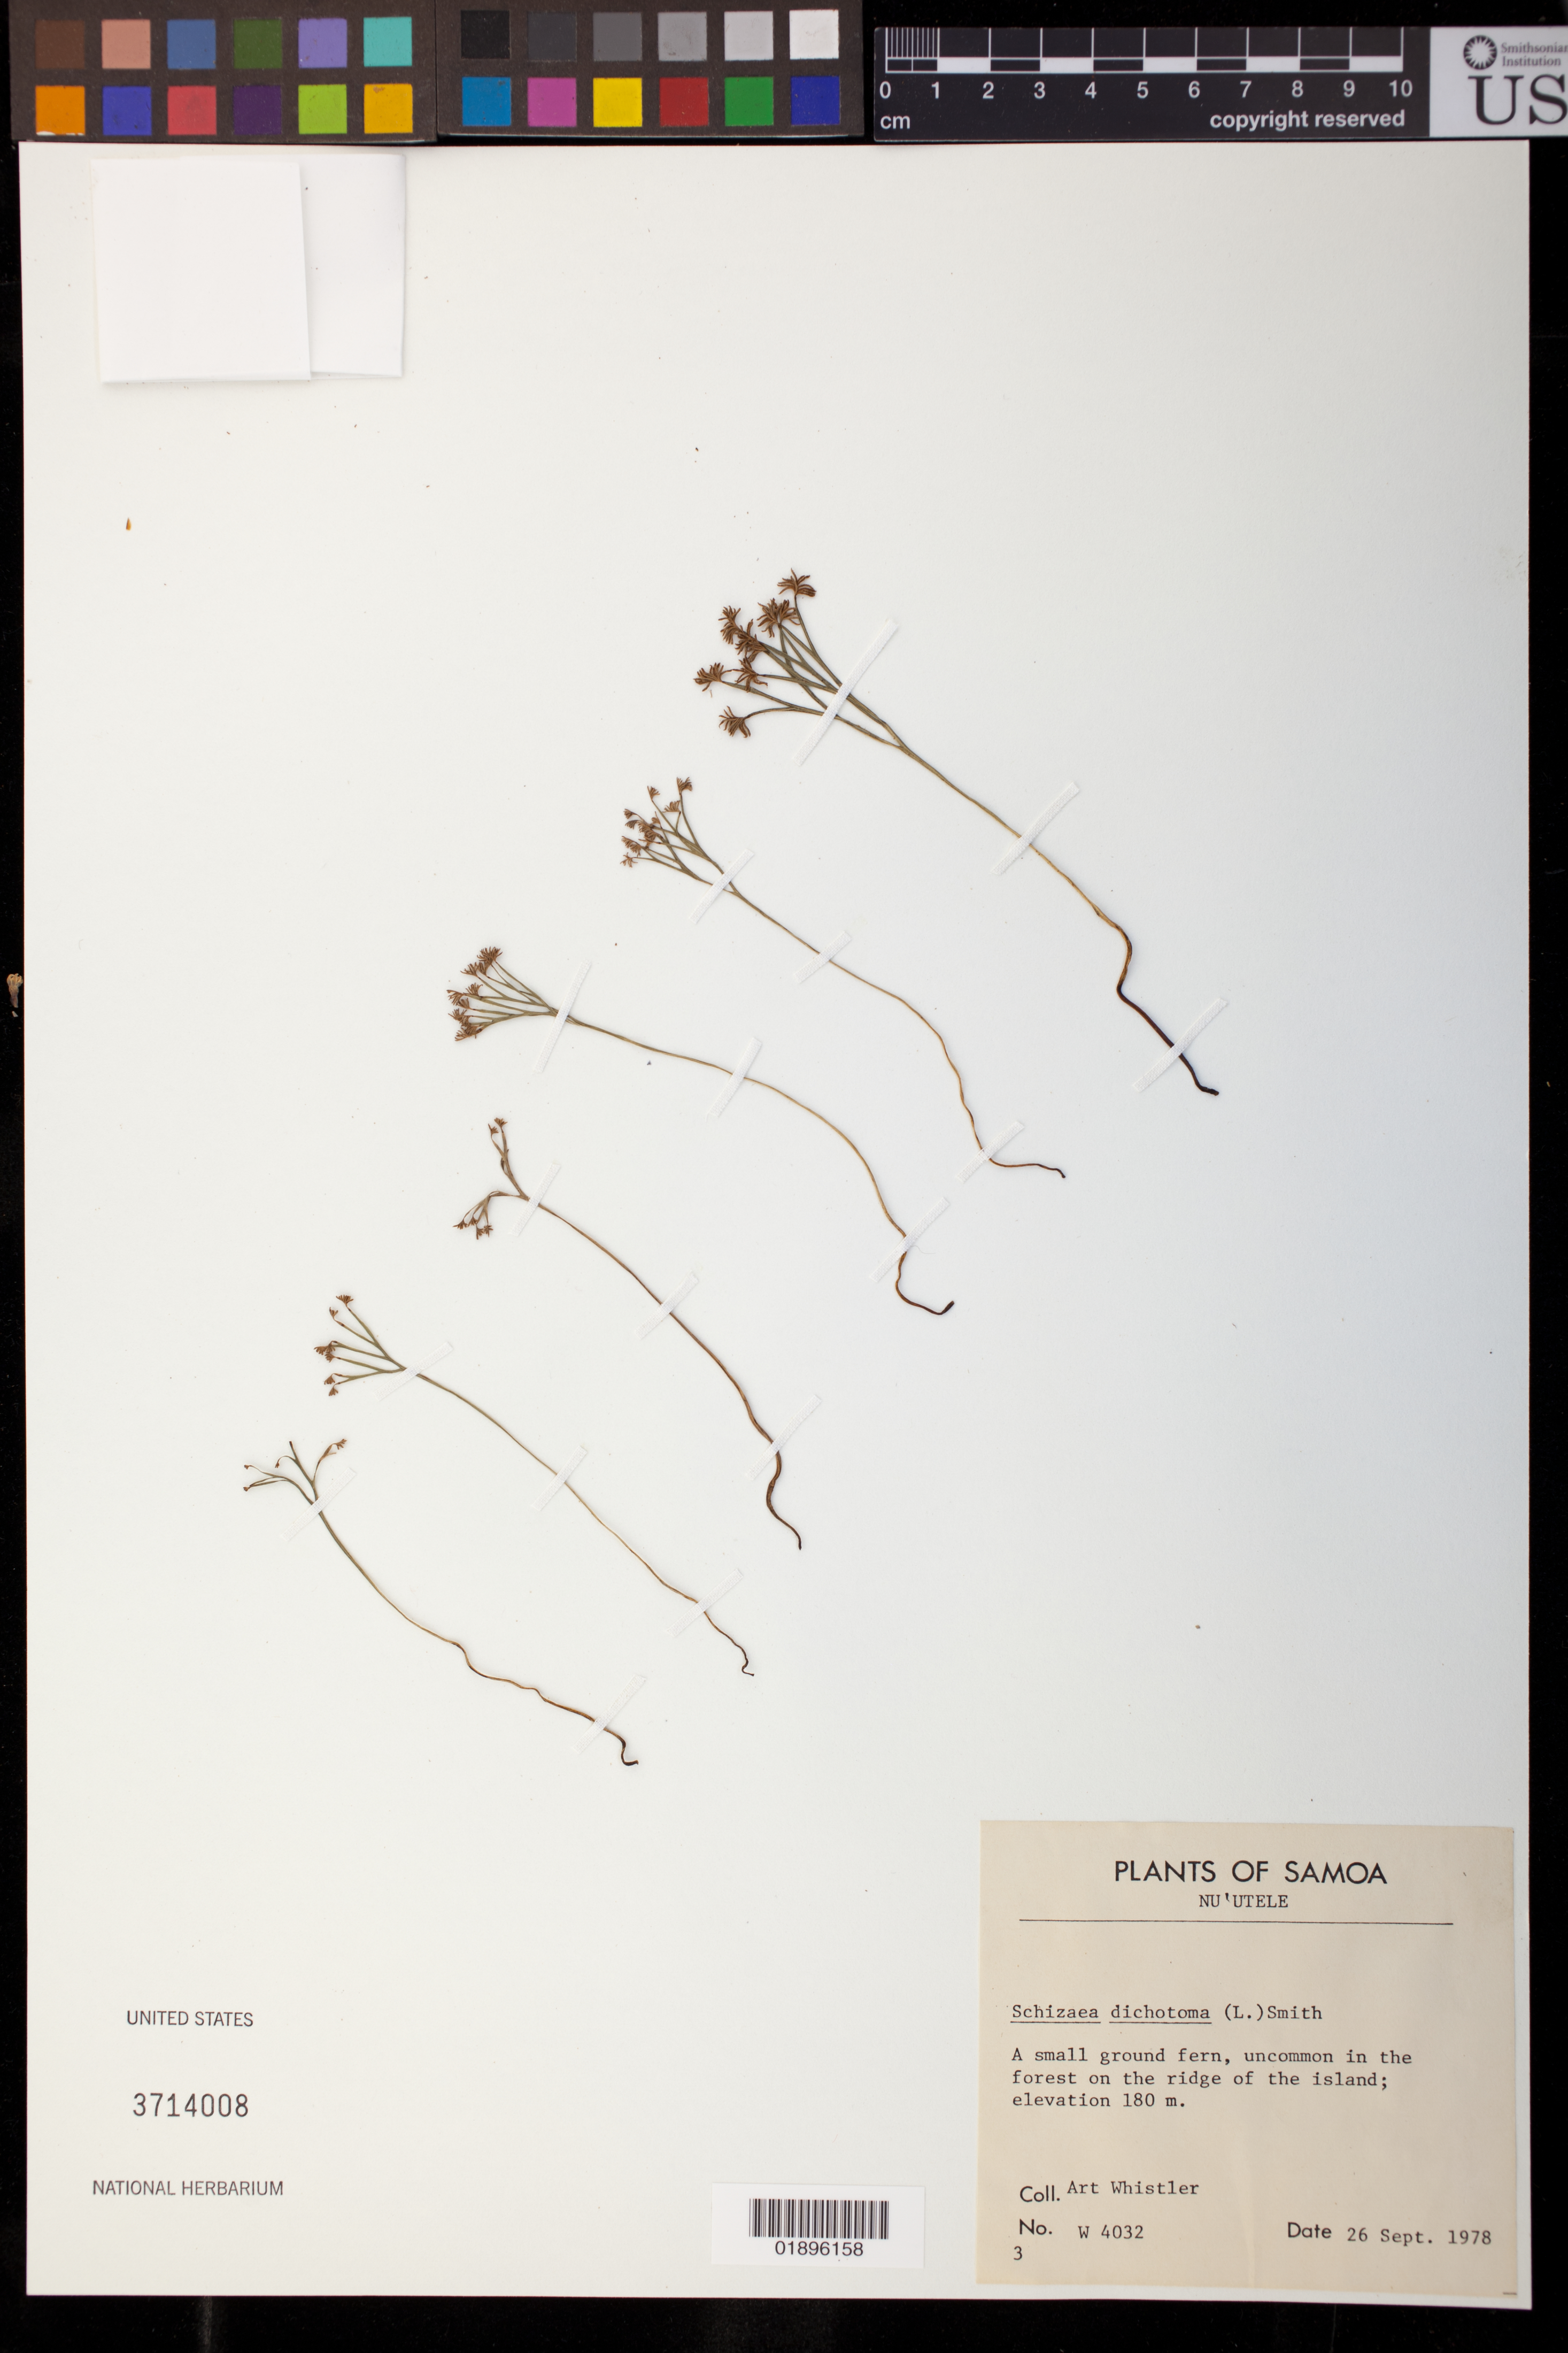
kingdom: Plantae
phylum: Tracheophyta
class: Polypodiopsida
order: Schizaeales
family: Schizaeaceae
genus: Schizaea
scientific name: Schizaea dichotoma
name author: (L.) J. Sm.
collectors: A. Whistler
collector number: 4032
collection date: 1978-09-26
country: Samoa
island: Nu'utele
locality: on the ridge of the island.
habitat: Forest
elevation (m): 80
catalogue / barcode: US 3714008